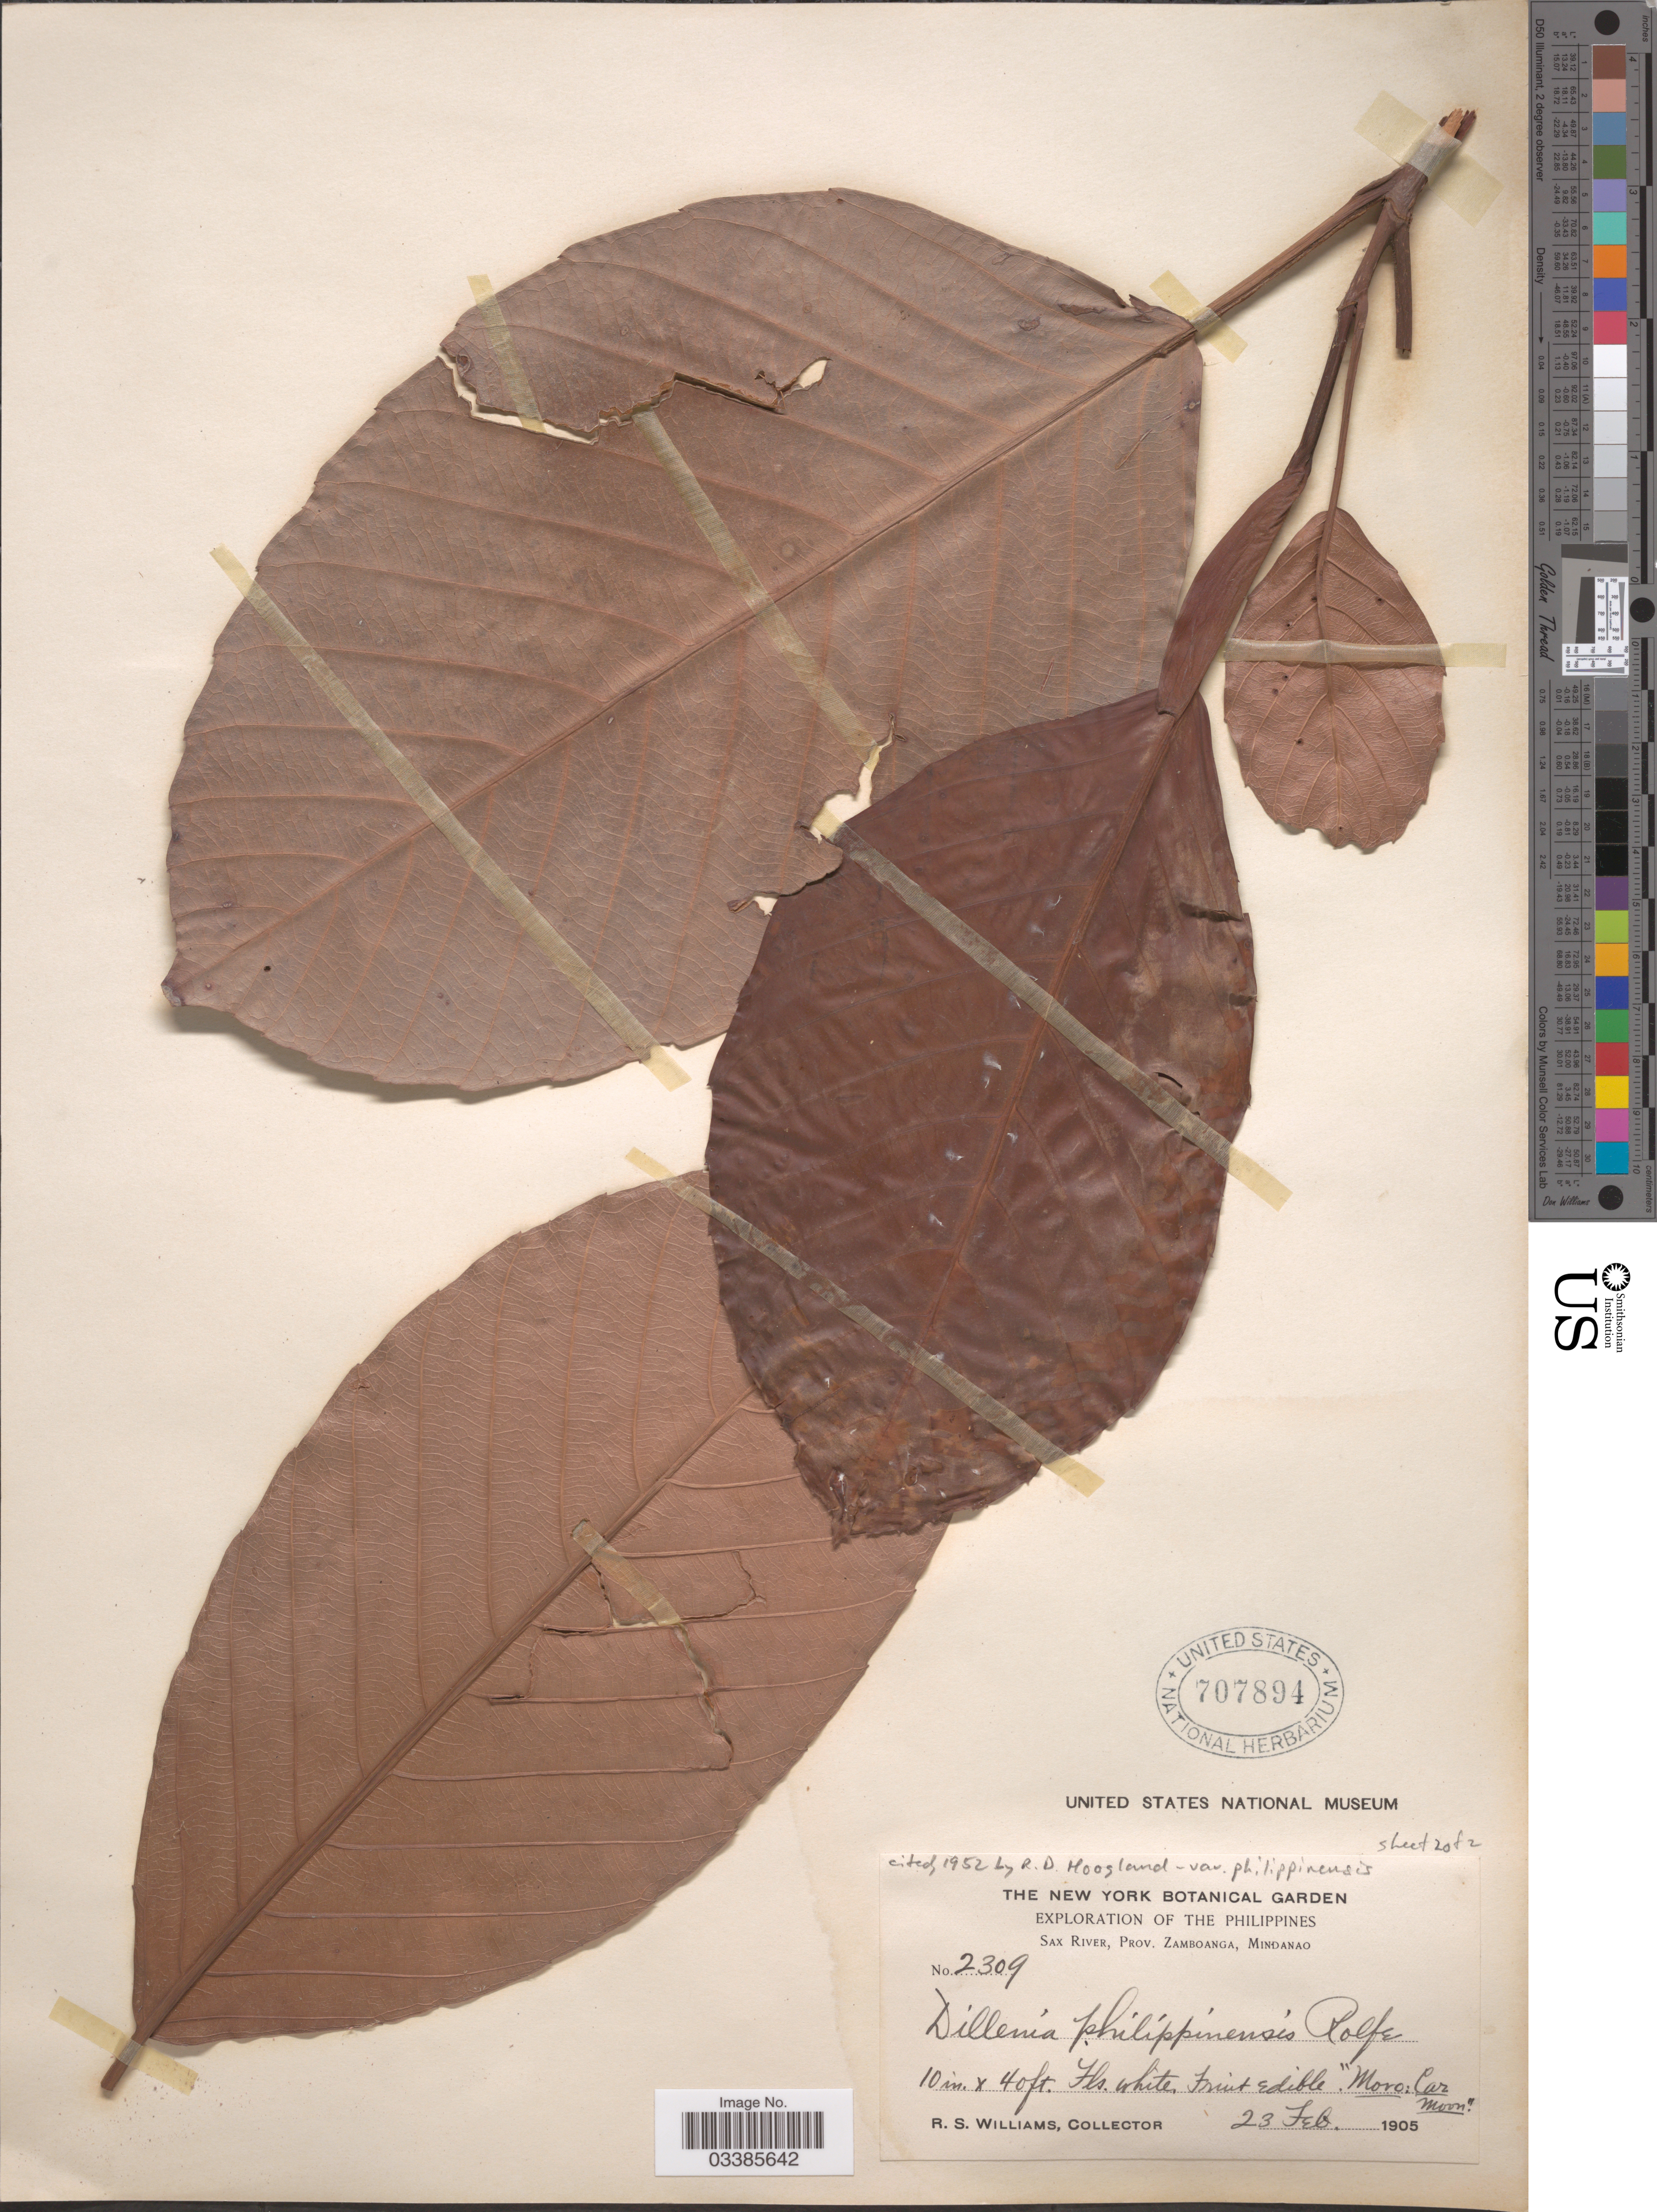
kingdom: Plantae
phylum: Tracheophyta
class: Magnoliopsida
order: Dilleniales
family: Dilleniaceae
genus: Dillenia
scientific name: Dillenia philippinensis var. philippinensis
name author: Rolfe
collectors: R. S. Williams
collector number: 2309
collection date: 1905-02-23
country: Philippines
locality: Sax River, Prov. Zamboanga, Mindanao.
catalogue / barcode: US 707894